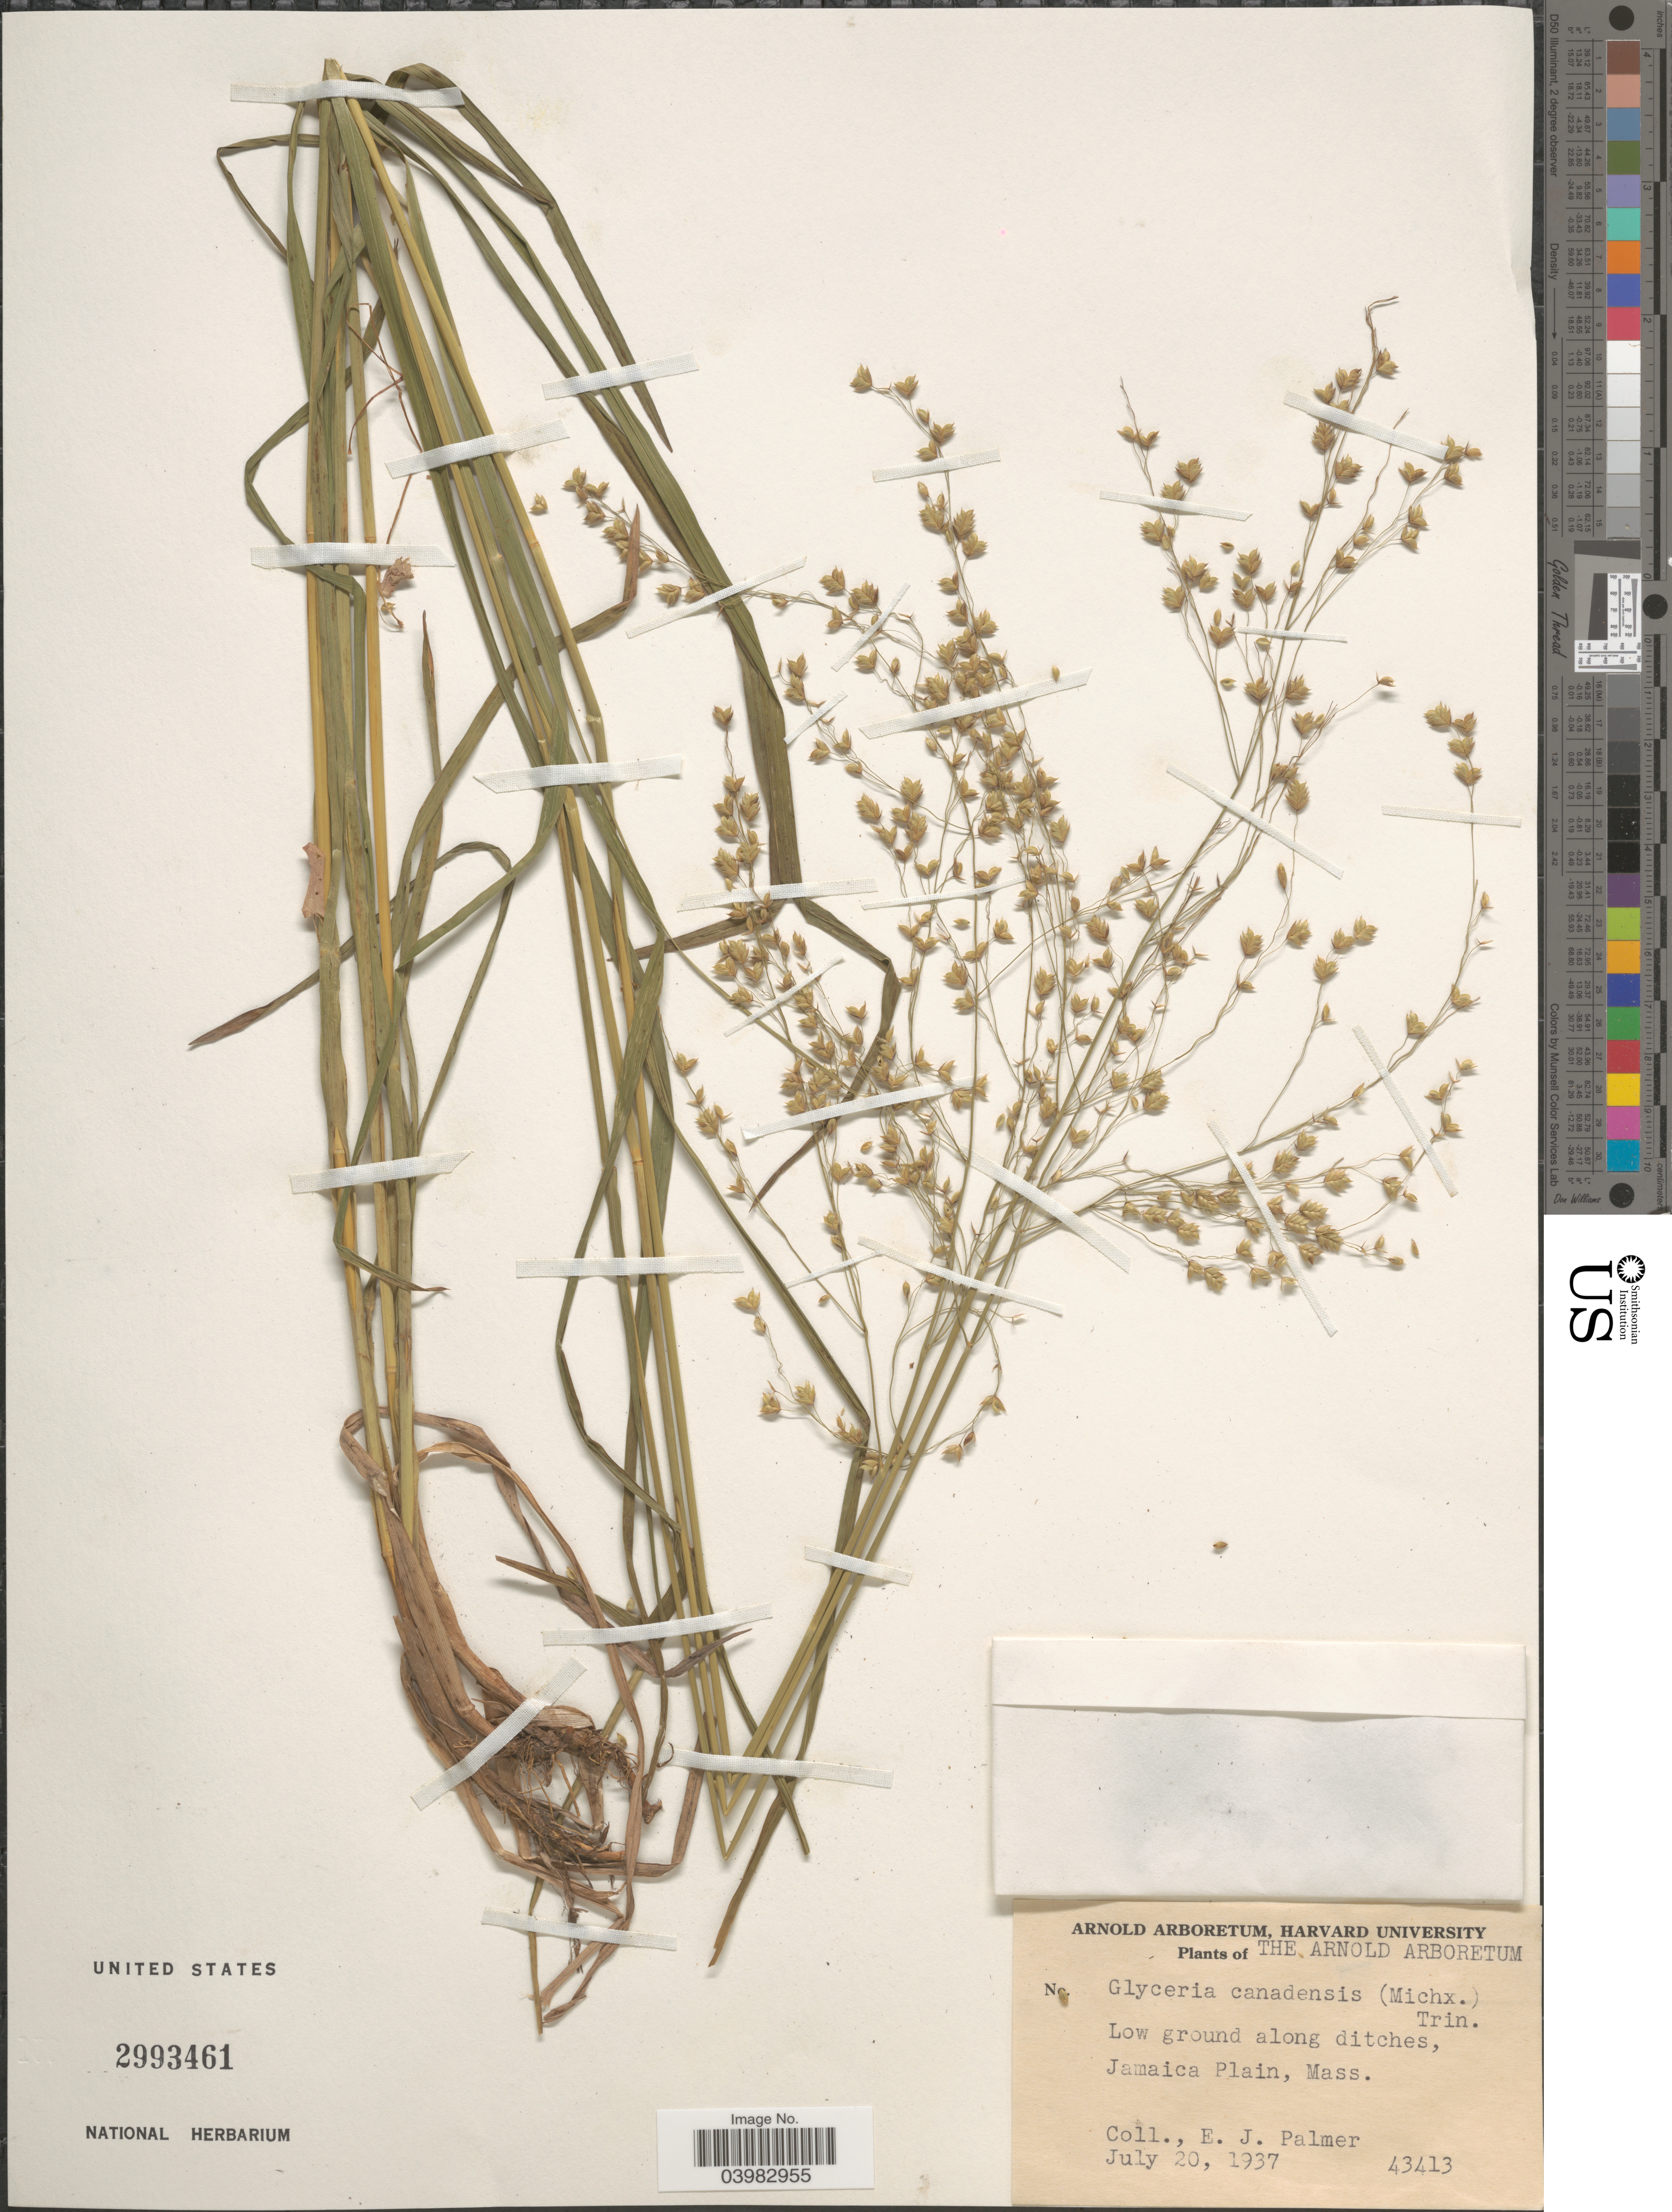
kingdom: Plantae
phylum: Tracheophyta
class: Liliopsida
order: Poales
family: Poaceae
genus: Glyceria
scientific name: Glyceria canadensis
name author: (Michx.) Trin.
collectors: E. J. Palmer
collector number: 43413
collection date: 1937-07-20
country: United States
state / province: Massachusetts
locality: The Arnold Arboretum. Jamaica Plain.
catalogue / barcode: US 2993461